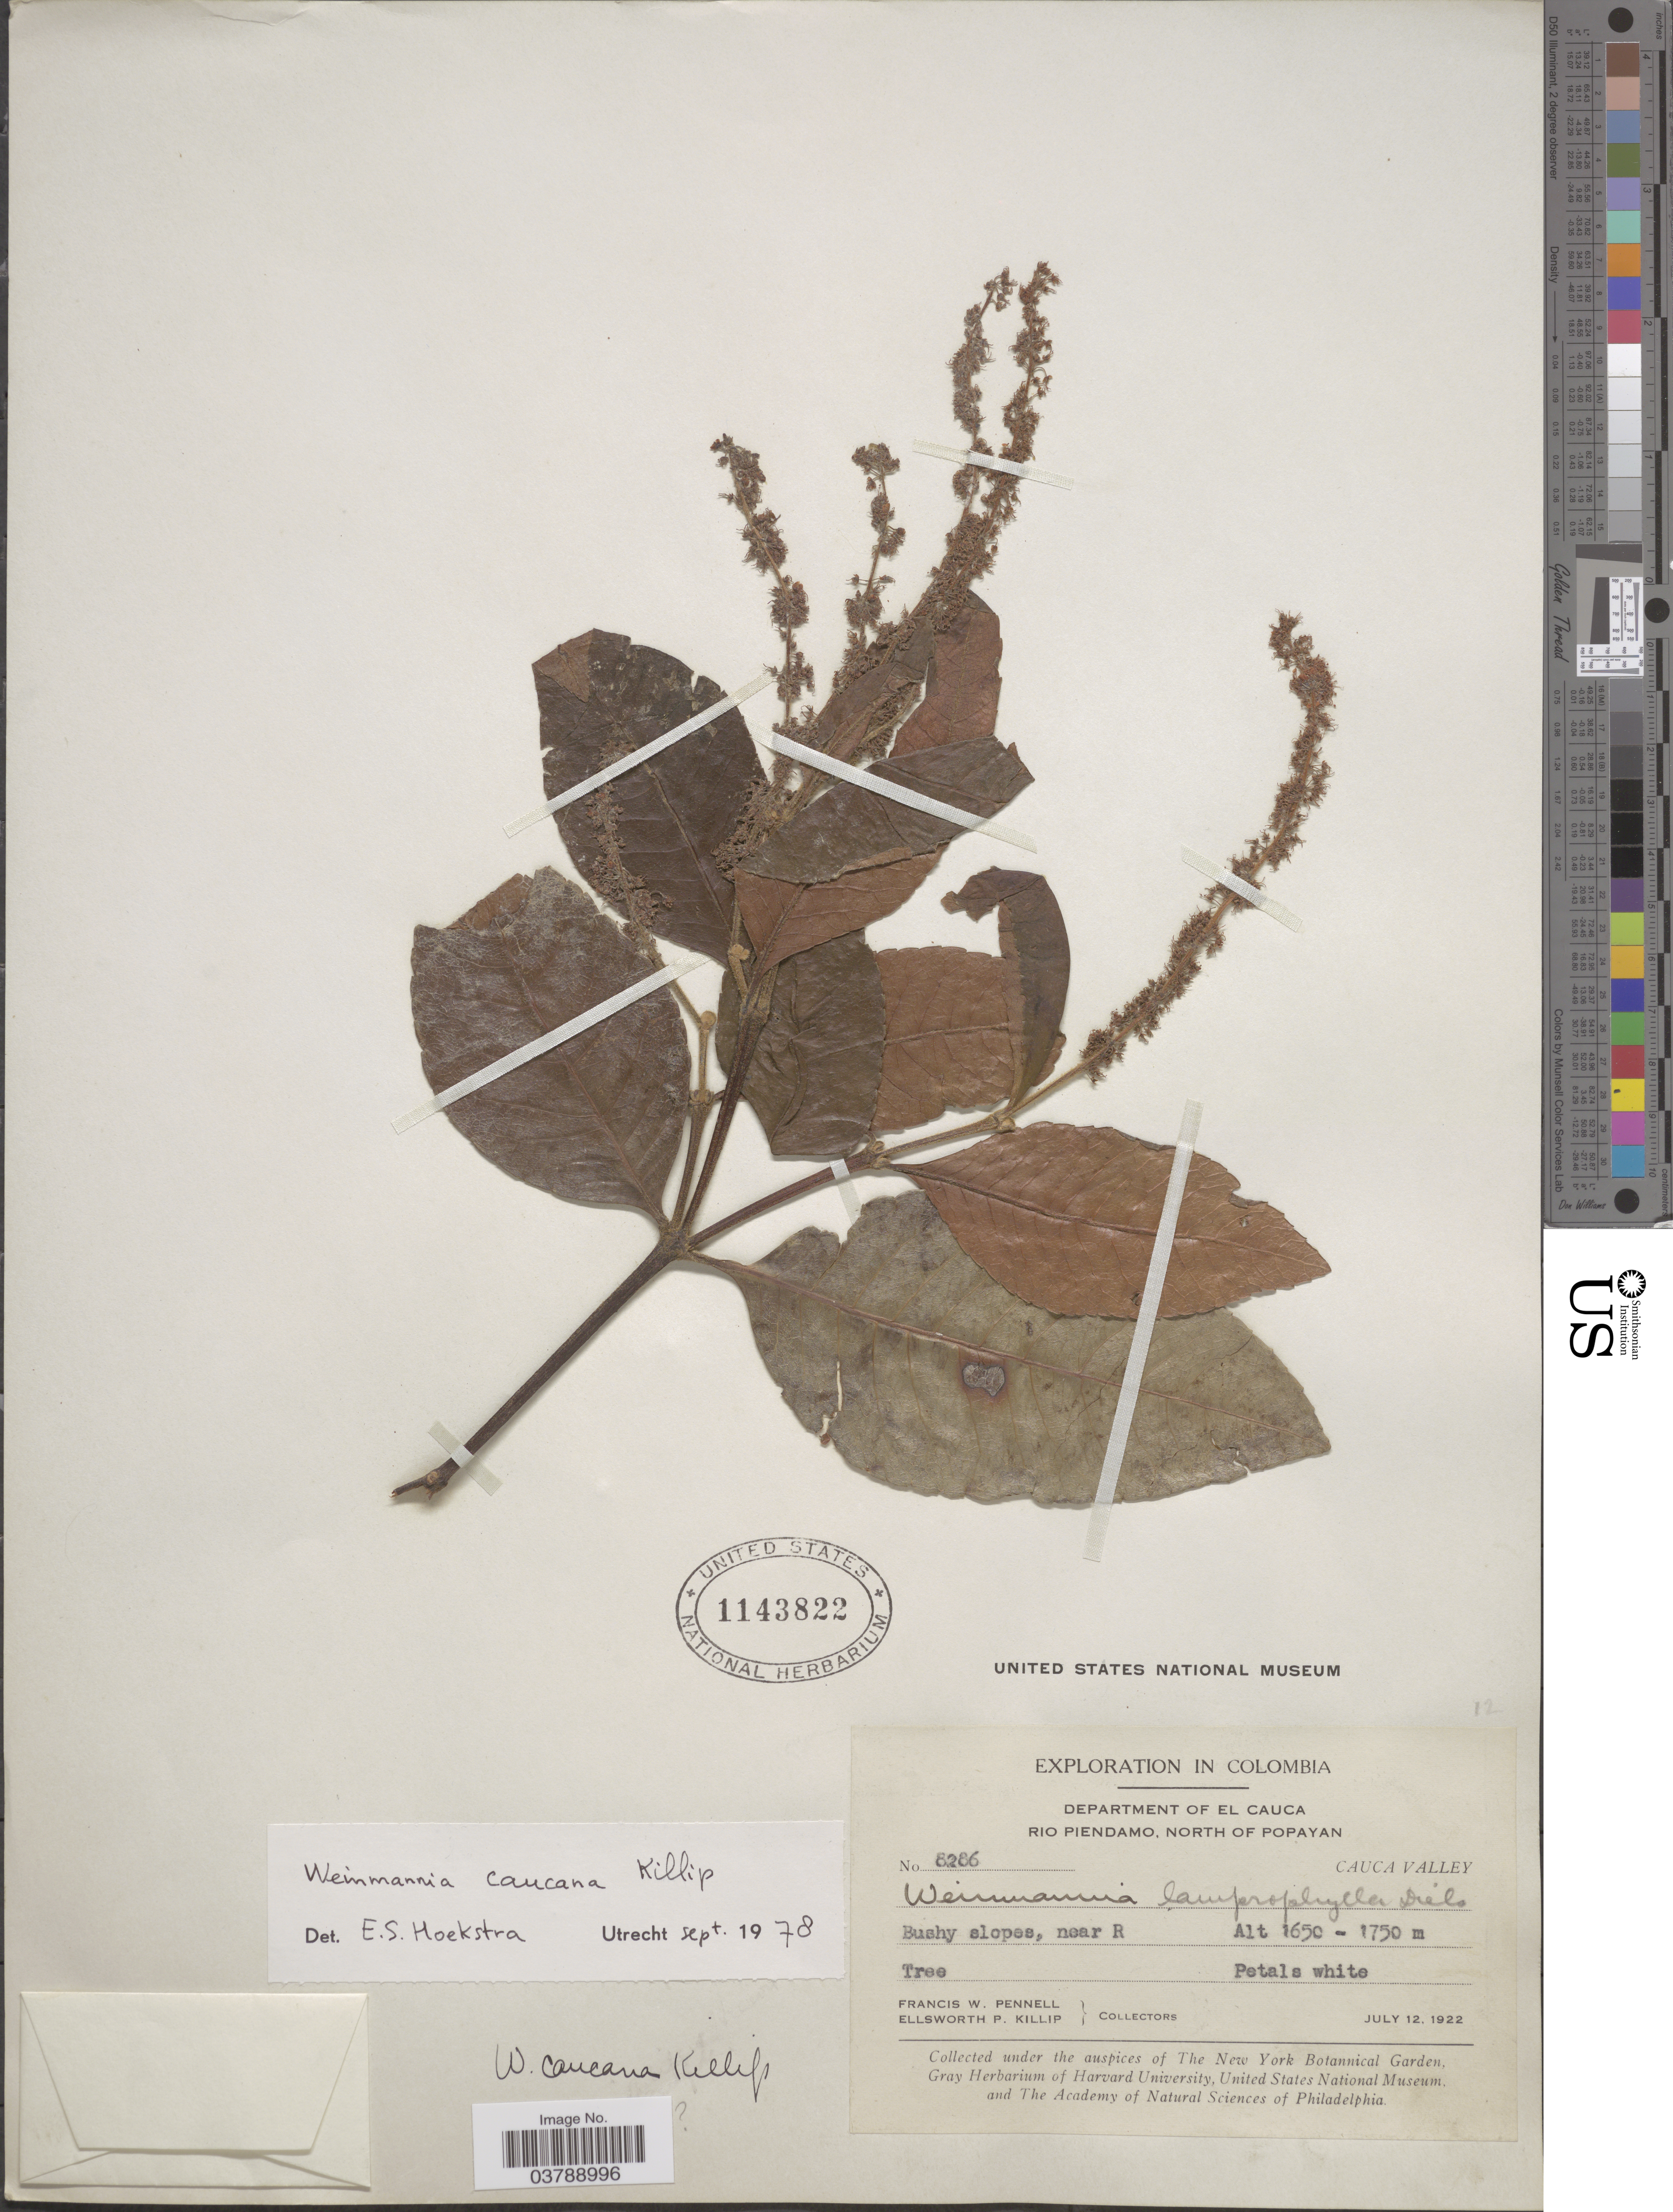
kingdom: Plantae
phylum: Tracheophyta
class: Magnoliopsida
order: Oxalidales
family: Cunoniaceae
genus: Weinmannia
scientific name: Weinmannia caucana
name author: Killip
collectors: F. W. Pennell & E. P. Killip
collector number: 8286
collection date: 1922-07-12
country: Colombia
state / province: Cauca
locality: Department of El Cauca. Rio Piendamo, North of Popayan. Cauca Valley. Bushy slopes, near R.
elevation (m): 1650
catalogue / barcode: US 1143822